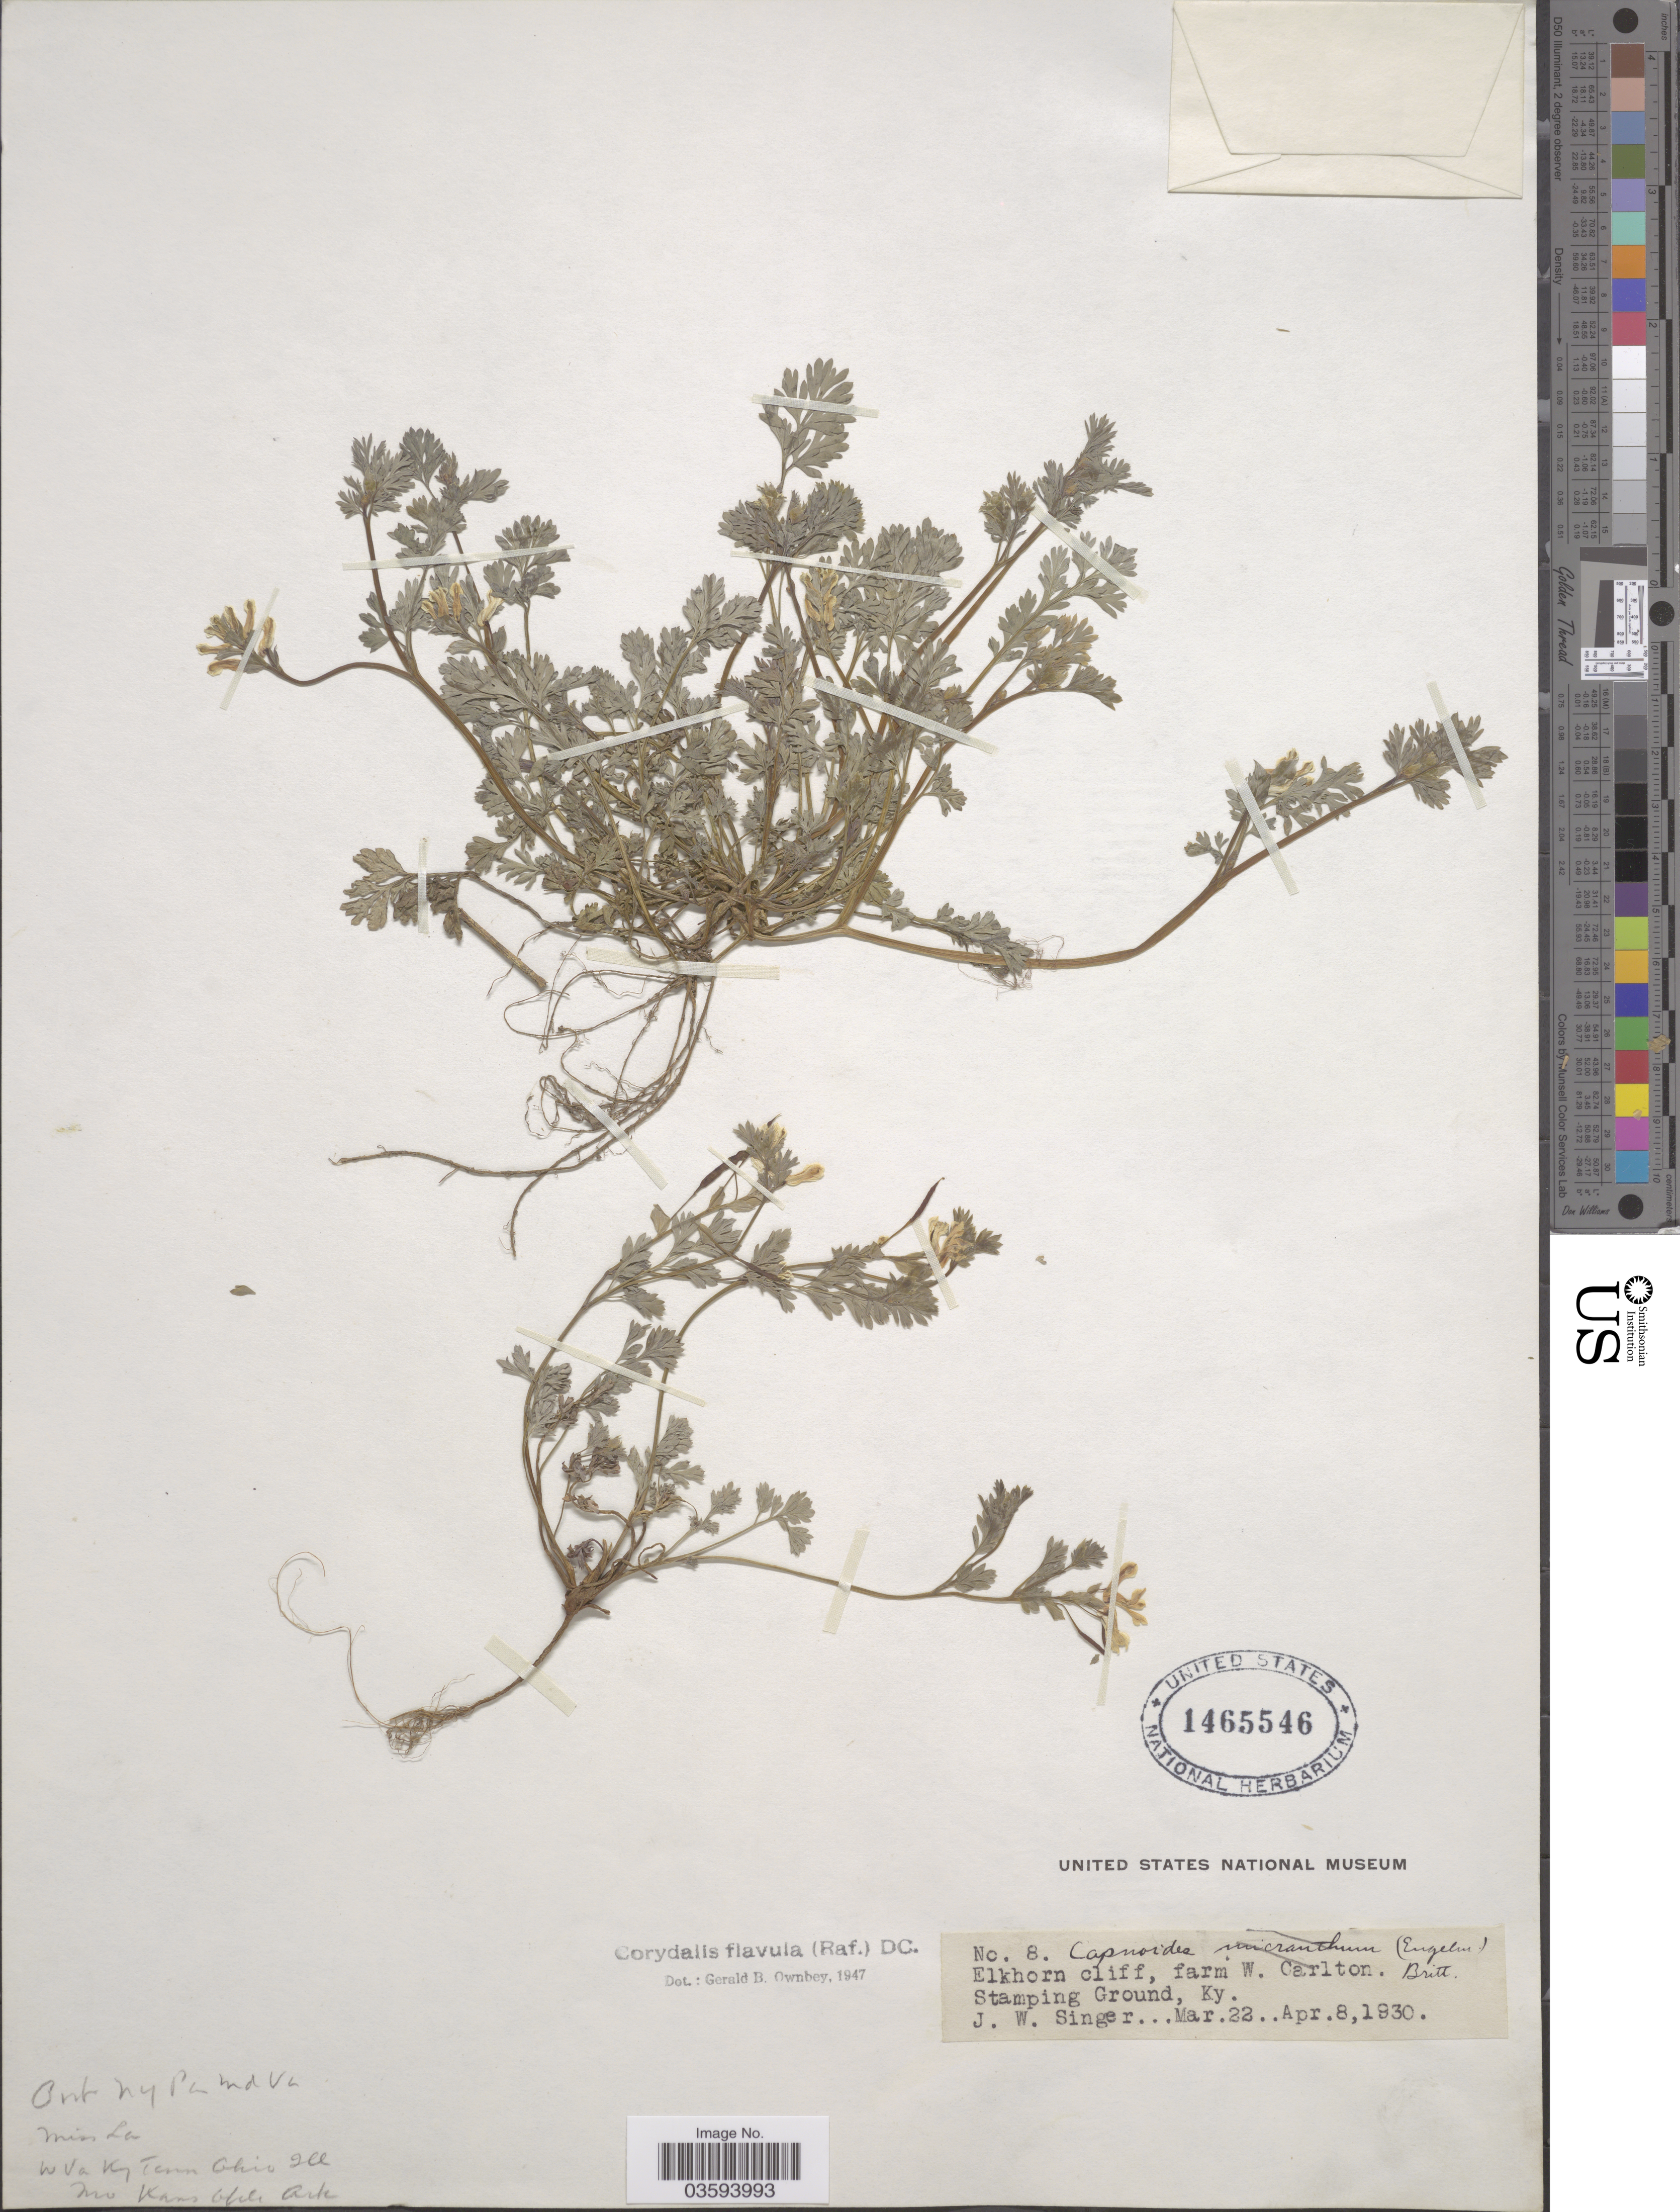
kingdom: Plantae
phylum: Tracheophyta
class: Magnoliopsida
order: Ranunculales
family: Papaveraceae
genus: Corydalis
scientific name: Corydalis flavula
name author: (Raf.) DC.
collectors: J. EW. Singer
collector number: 8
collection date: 1930-03-22/1930-04-08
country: United States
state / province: Kentucky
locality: Elkhorn cliff, farm W. Carlton. Stamping Ground.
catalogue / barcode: US 1465546